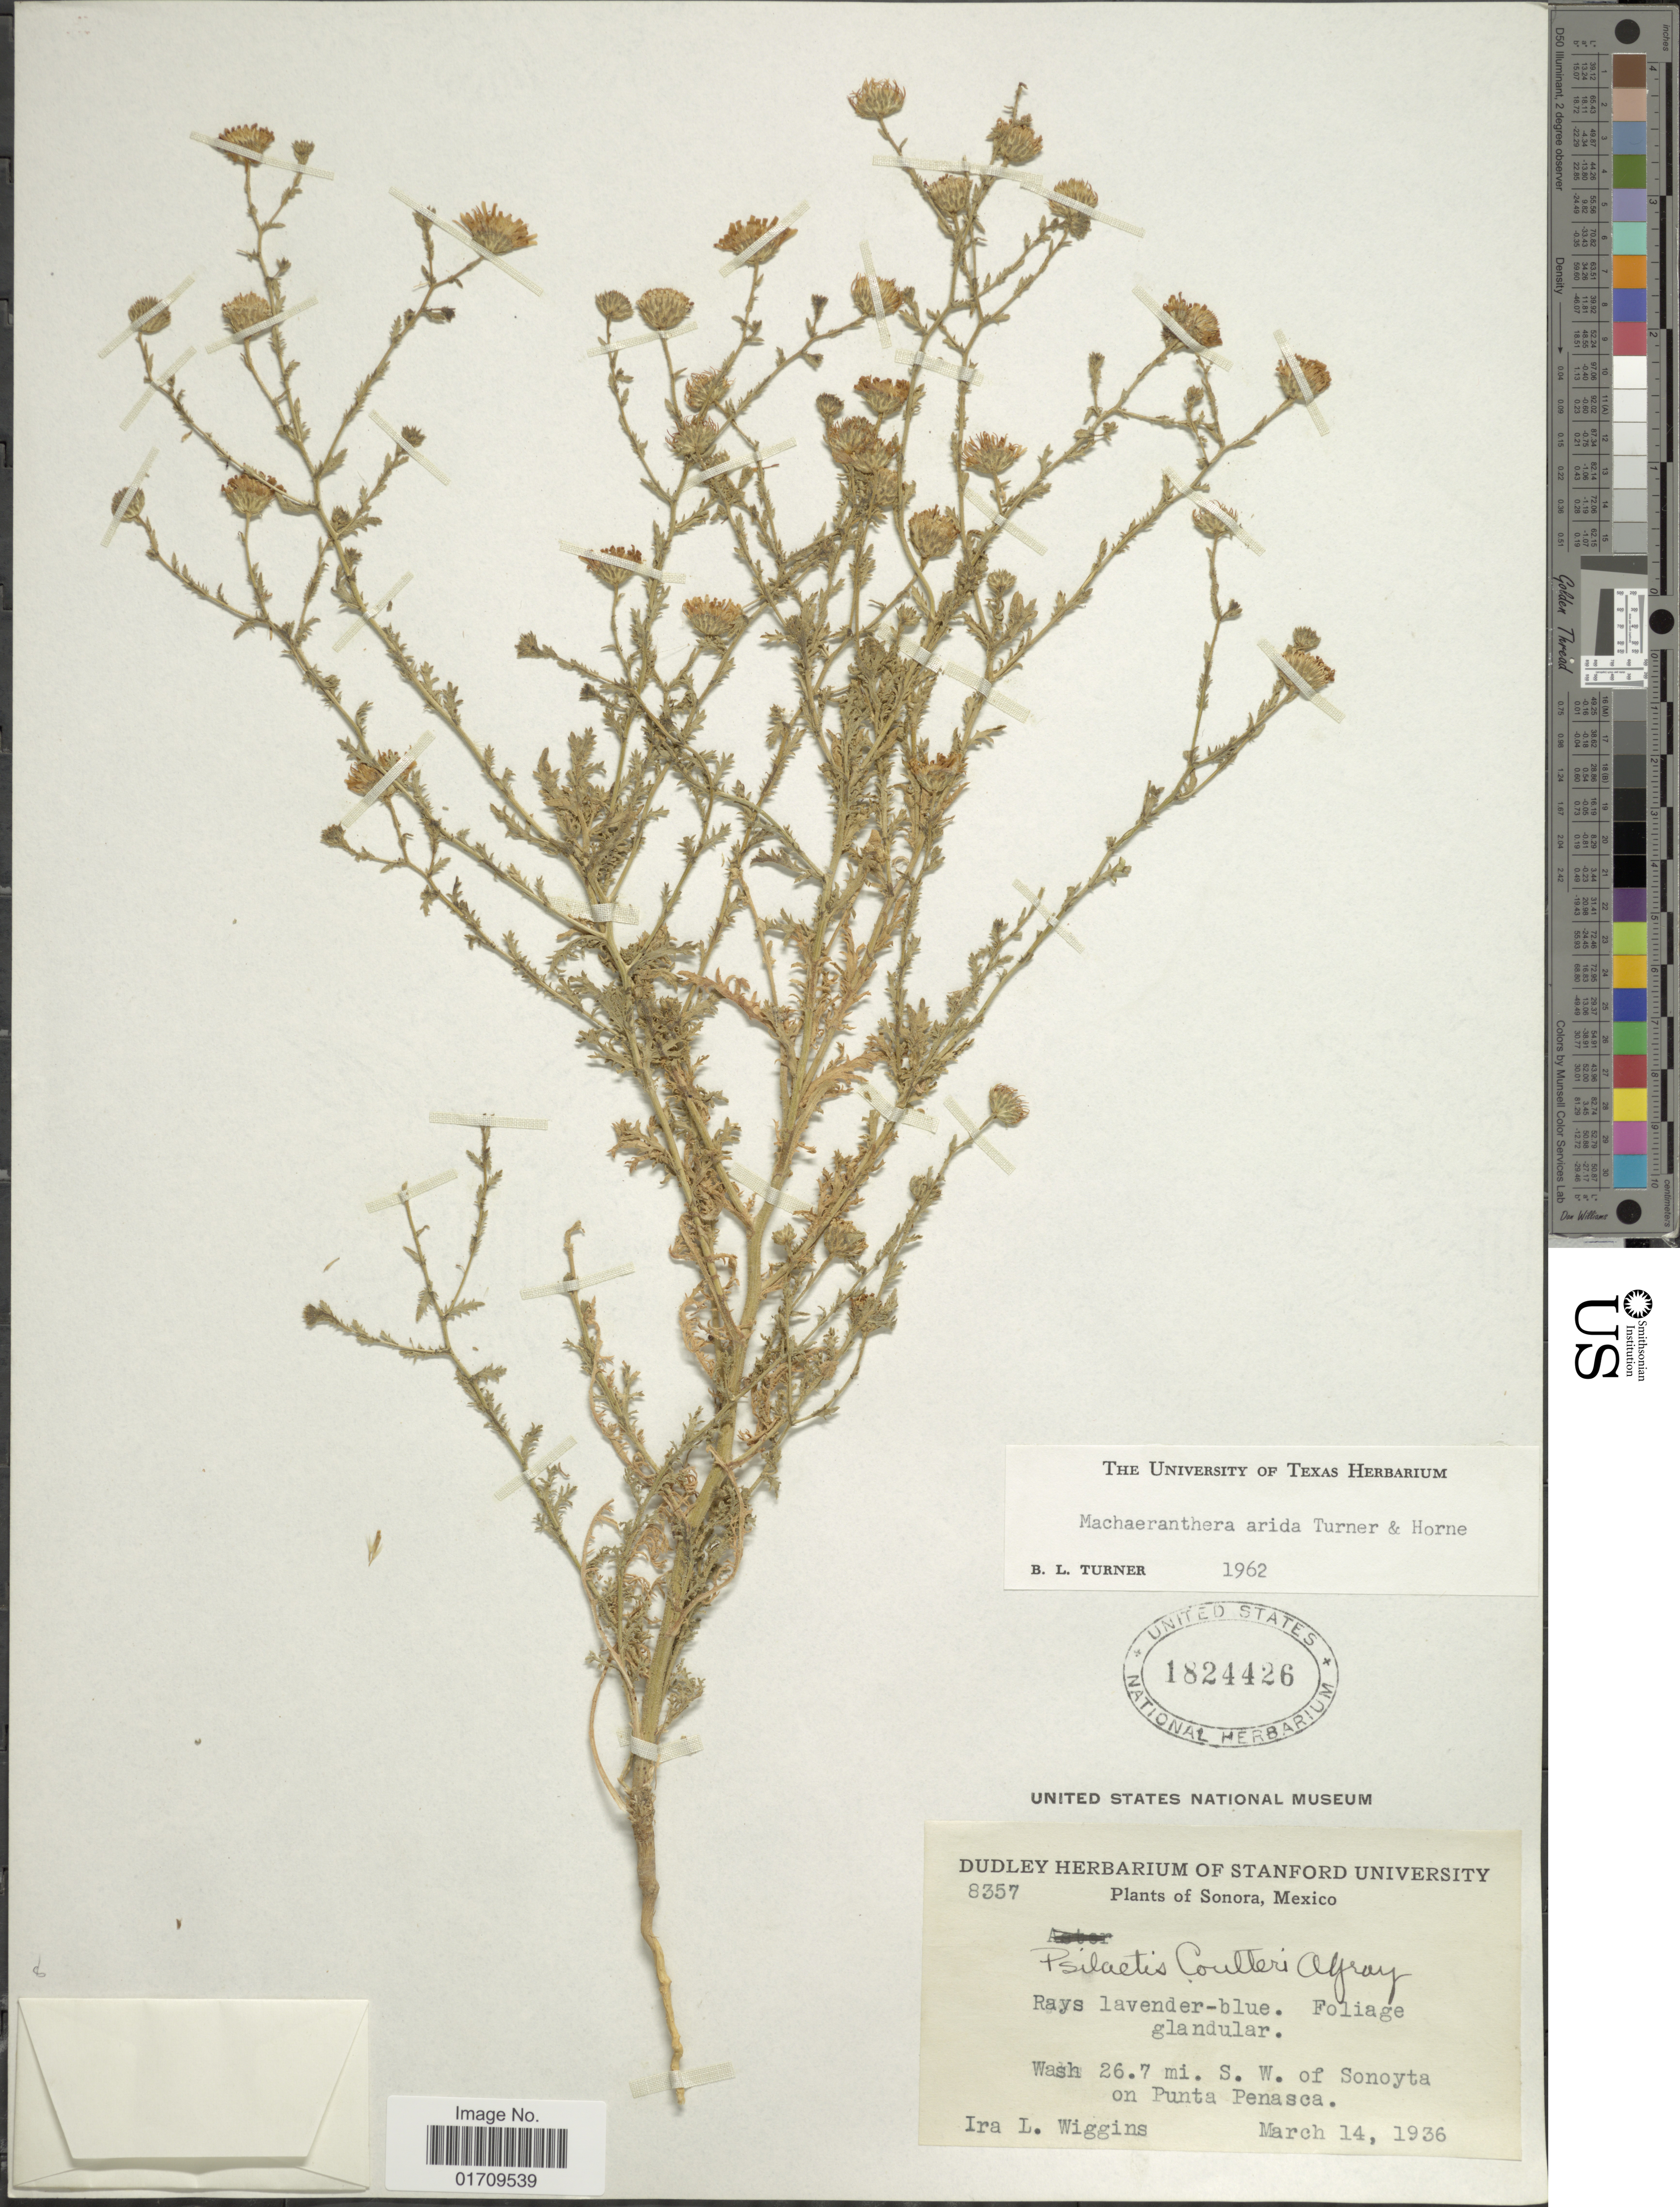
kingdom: Plantae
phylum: Tracheophyta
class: Magnoliopsida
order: Asterales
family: Asteraceae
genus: Machaeranthera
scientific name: Machaeranthera arida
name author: B.L. Turner & D.B. Horne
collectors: I. L. Wiggins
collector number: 8357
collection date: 1936-03-14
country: Mexico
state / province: Sonora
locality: Wash 26.7 mi. S. W. of Sonoyta on Punta Penasca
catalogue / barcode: US 1824426